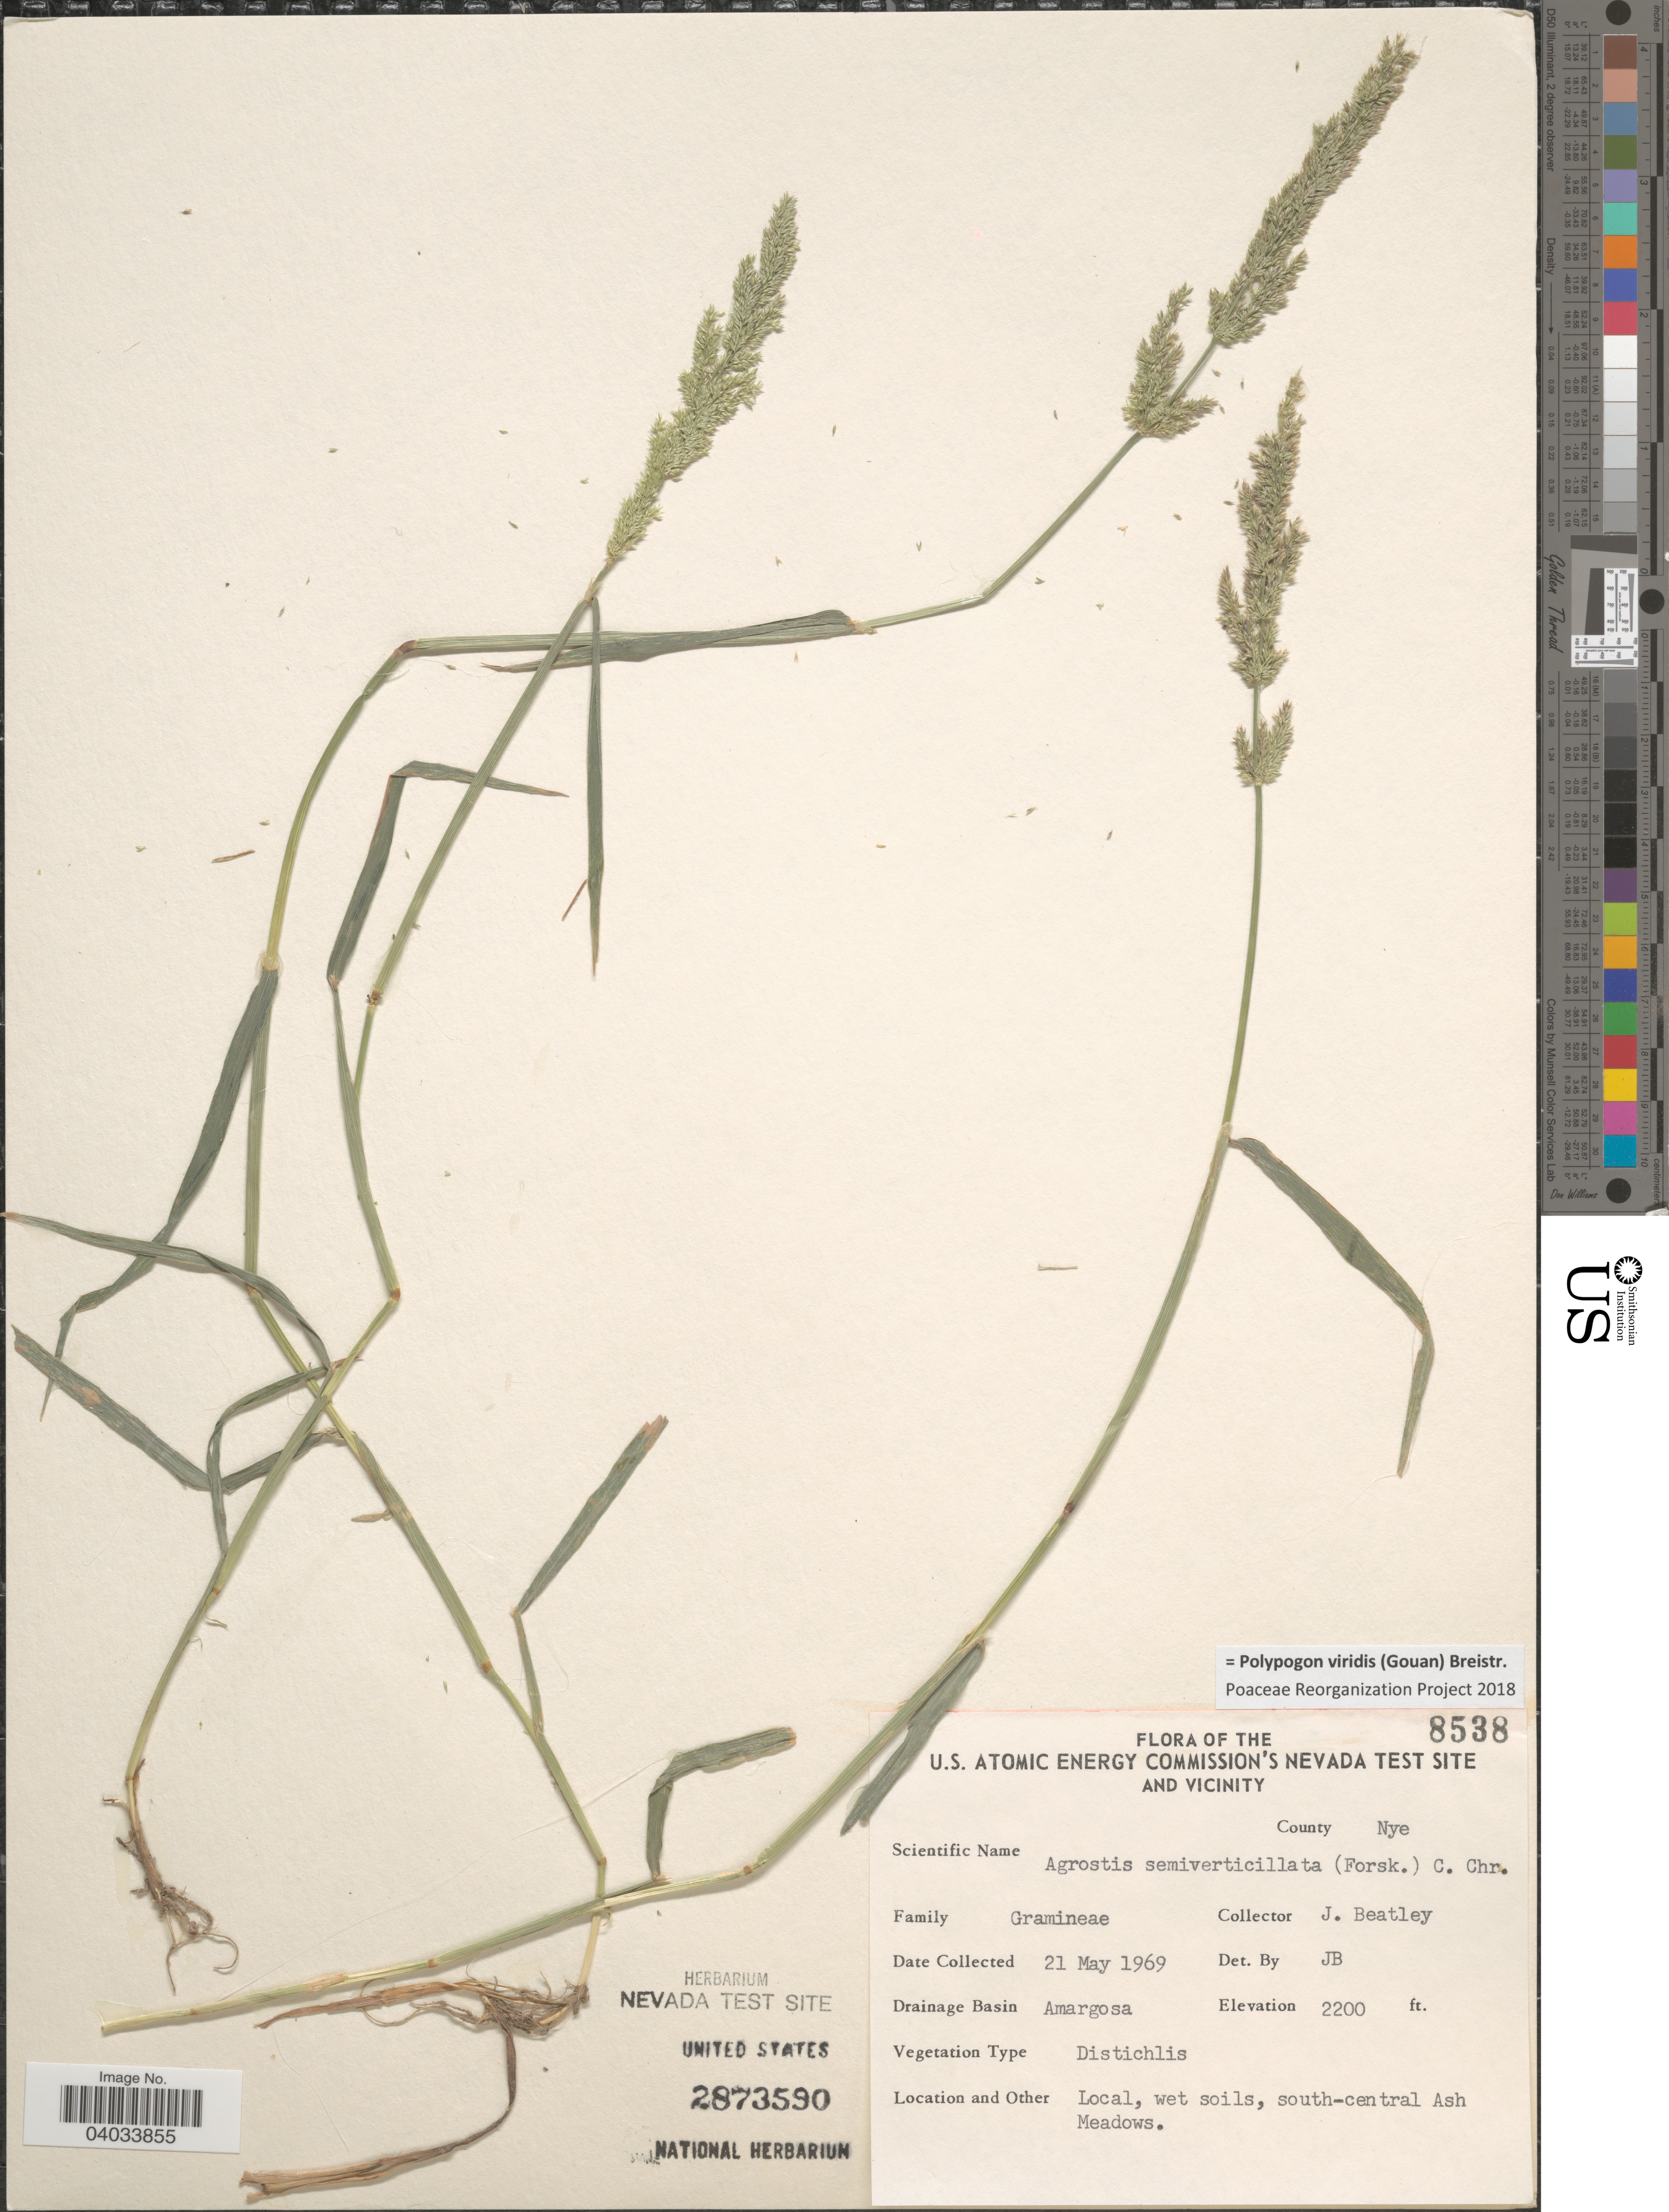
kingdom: Plantae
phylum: Tracheophyta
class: Liliopsida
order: Poales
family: Poaceae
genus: Polypogon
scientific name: Polypogon viridis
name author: (Gouan) Breistroffer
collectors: J. C. Beatley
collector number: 8538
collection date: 1969-05-21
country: United States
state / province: Nevada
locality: U.S. Atomic Energy Commisson's Nevada Test Site and Vicinity. County Nye. Drainage Basin Amargosa. South-central Ash Meadows.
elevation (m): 671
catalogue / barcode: US 2873590